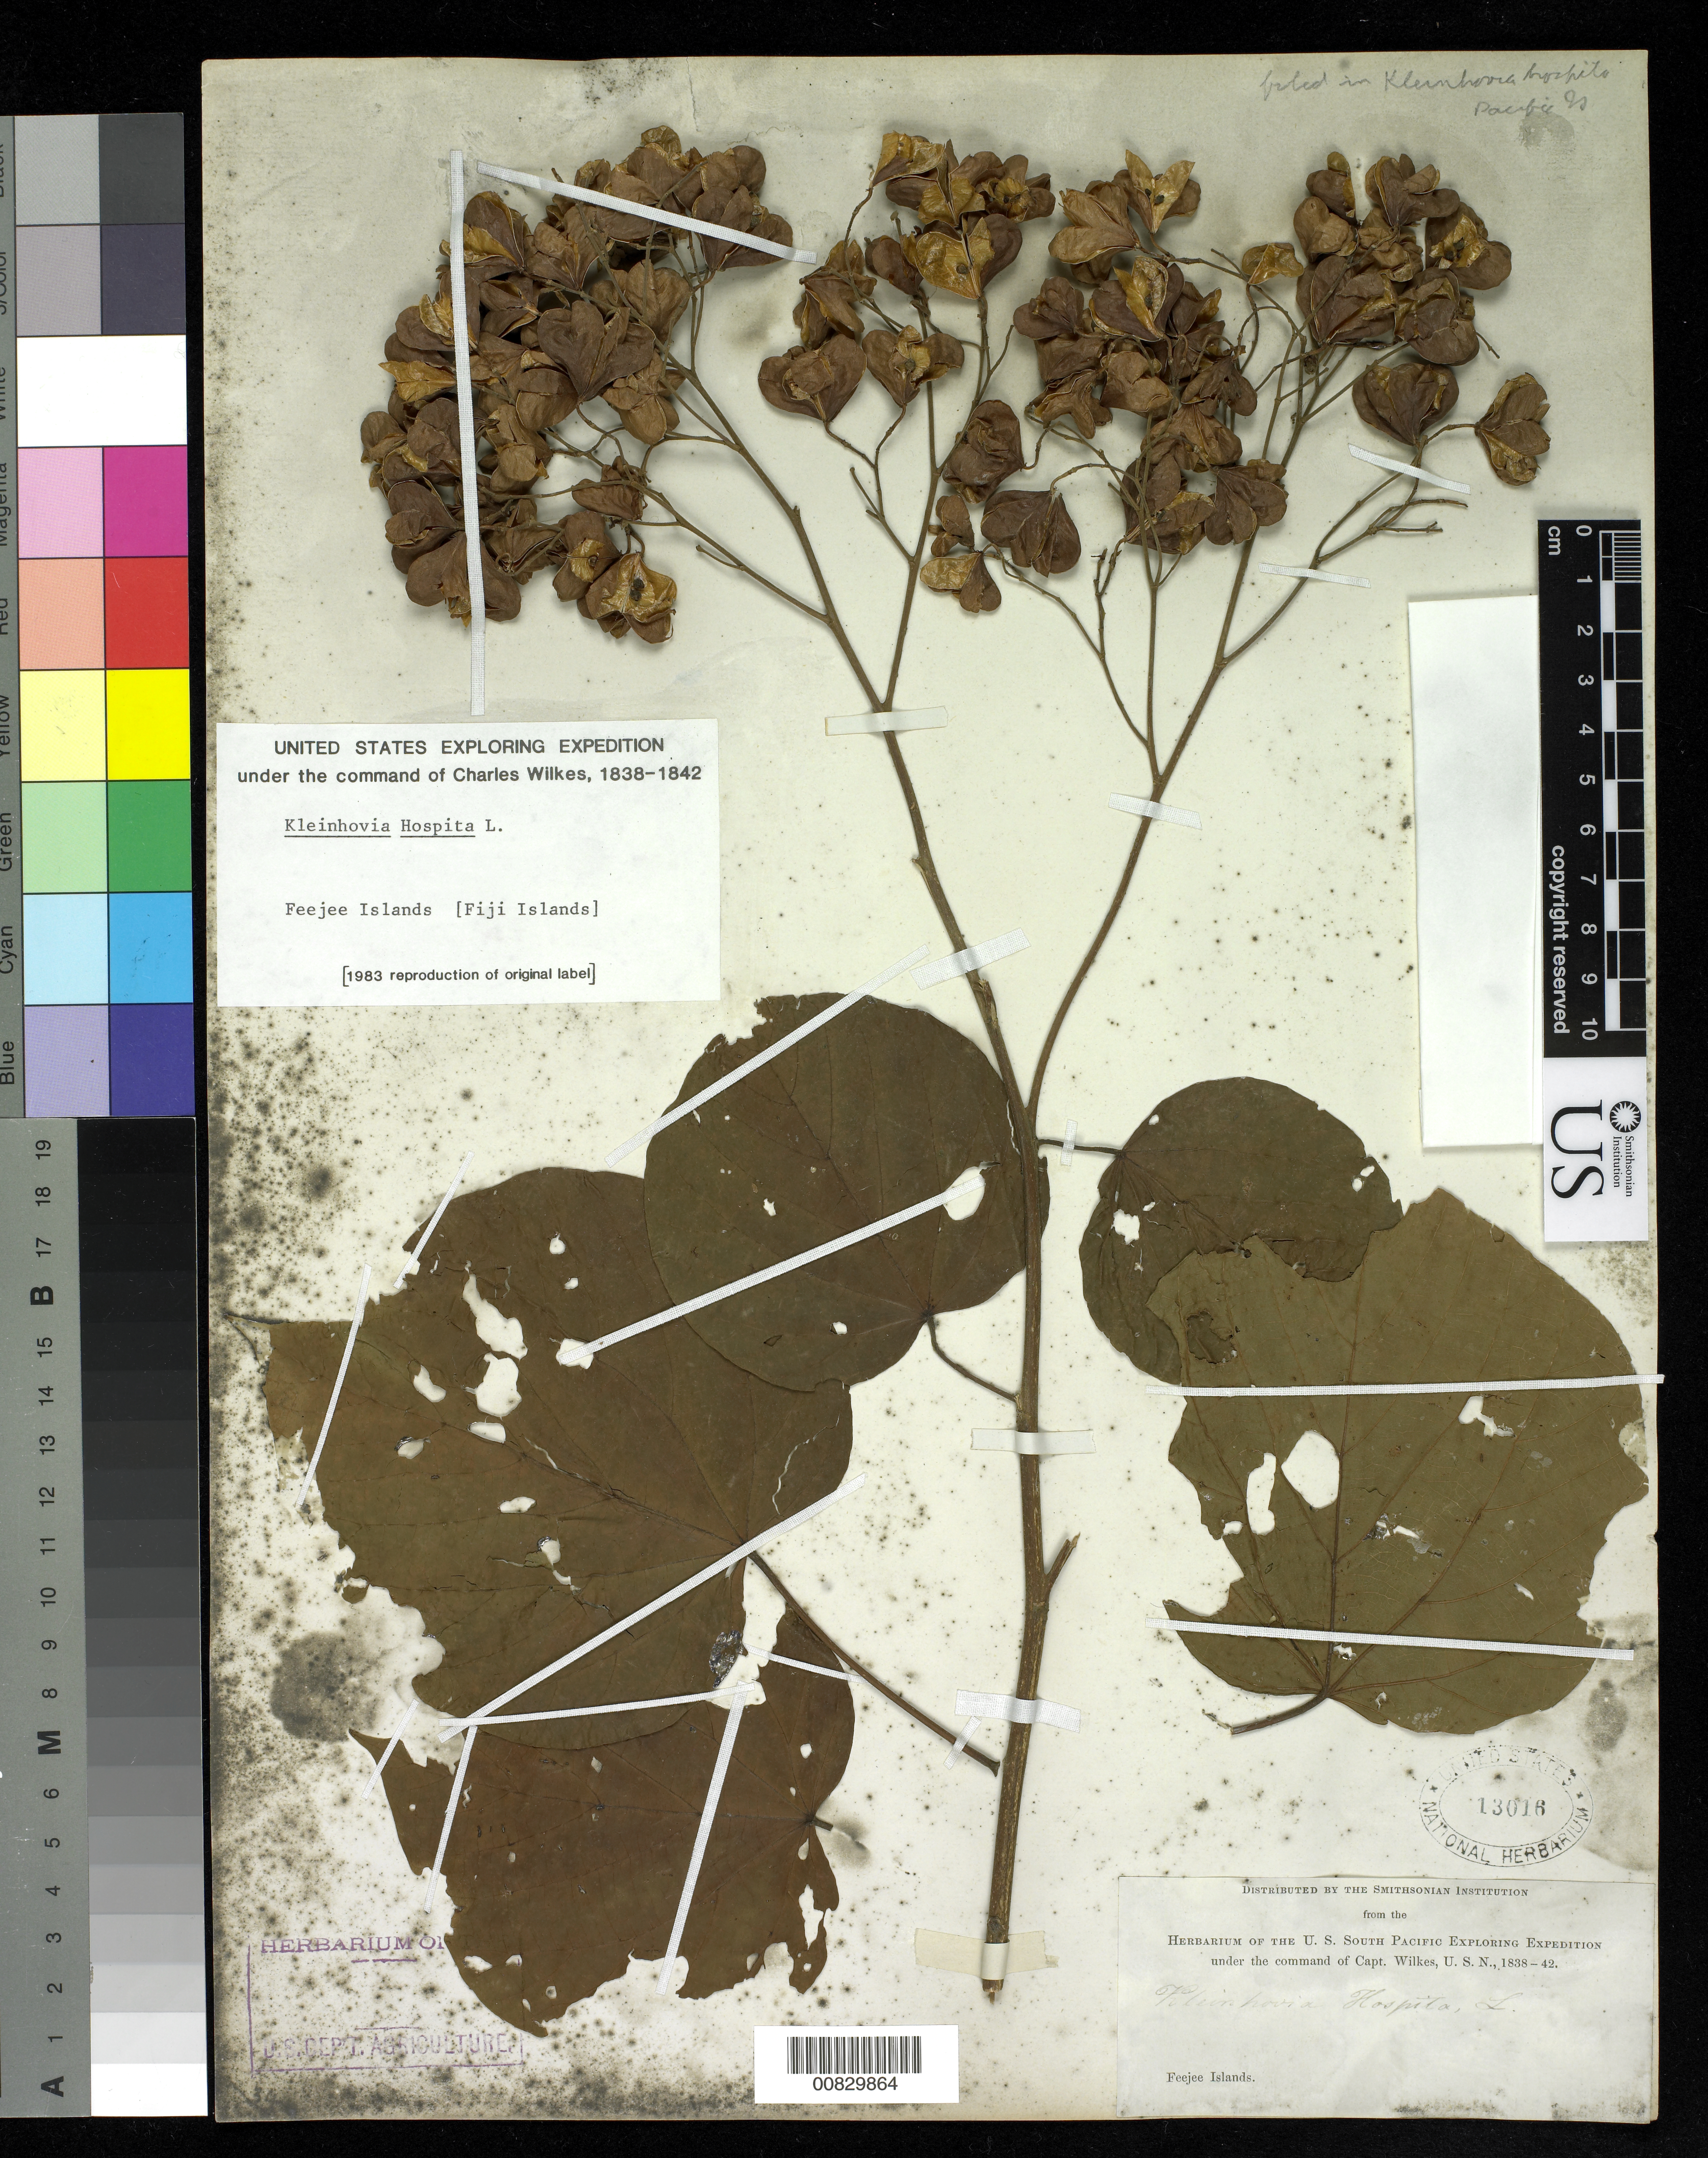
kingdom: Plantae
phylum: Tracheophyta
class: Magnoliopsida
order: Malvales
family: Malvaceae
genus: Kleinhovia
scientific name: Kleinhovia hospita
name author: L.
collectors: Wilkes Explor. Exped.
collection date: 1838/1842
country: Fiji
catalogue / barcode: US 13016